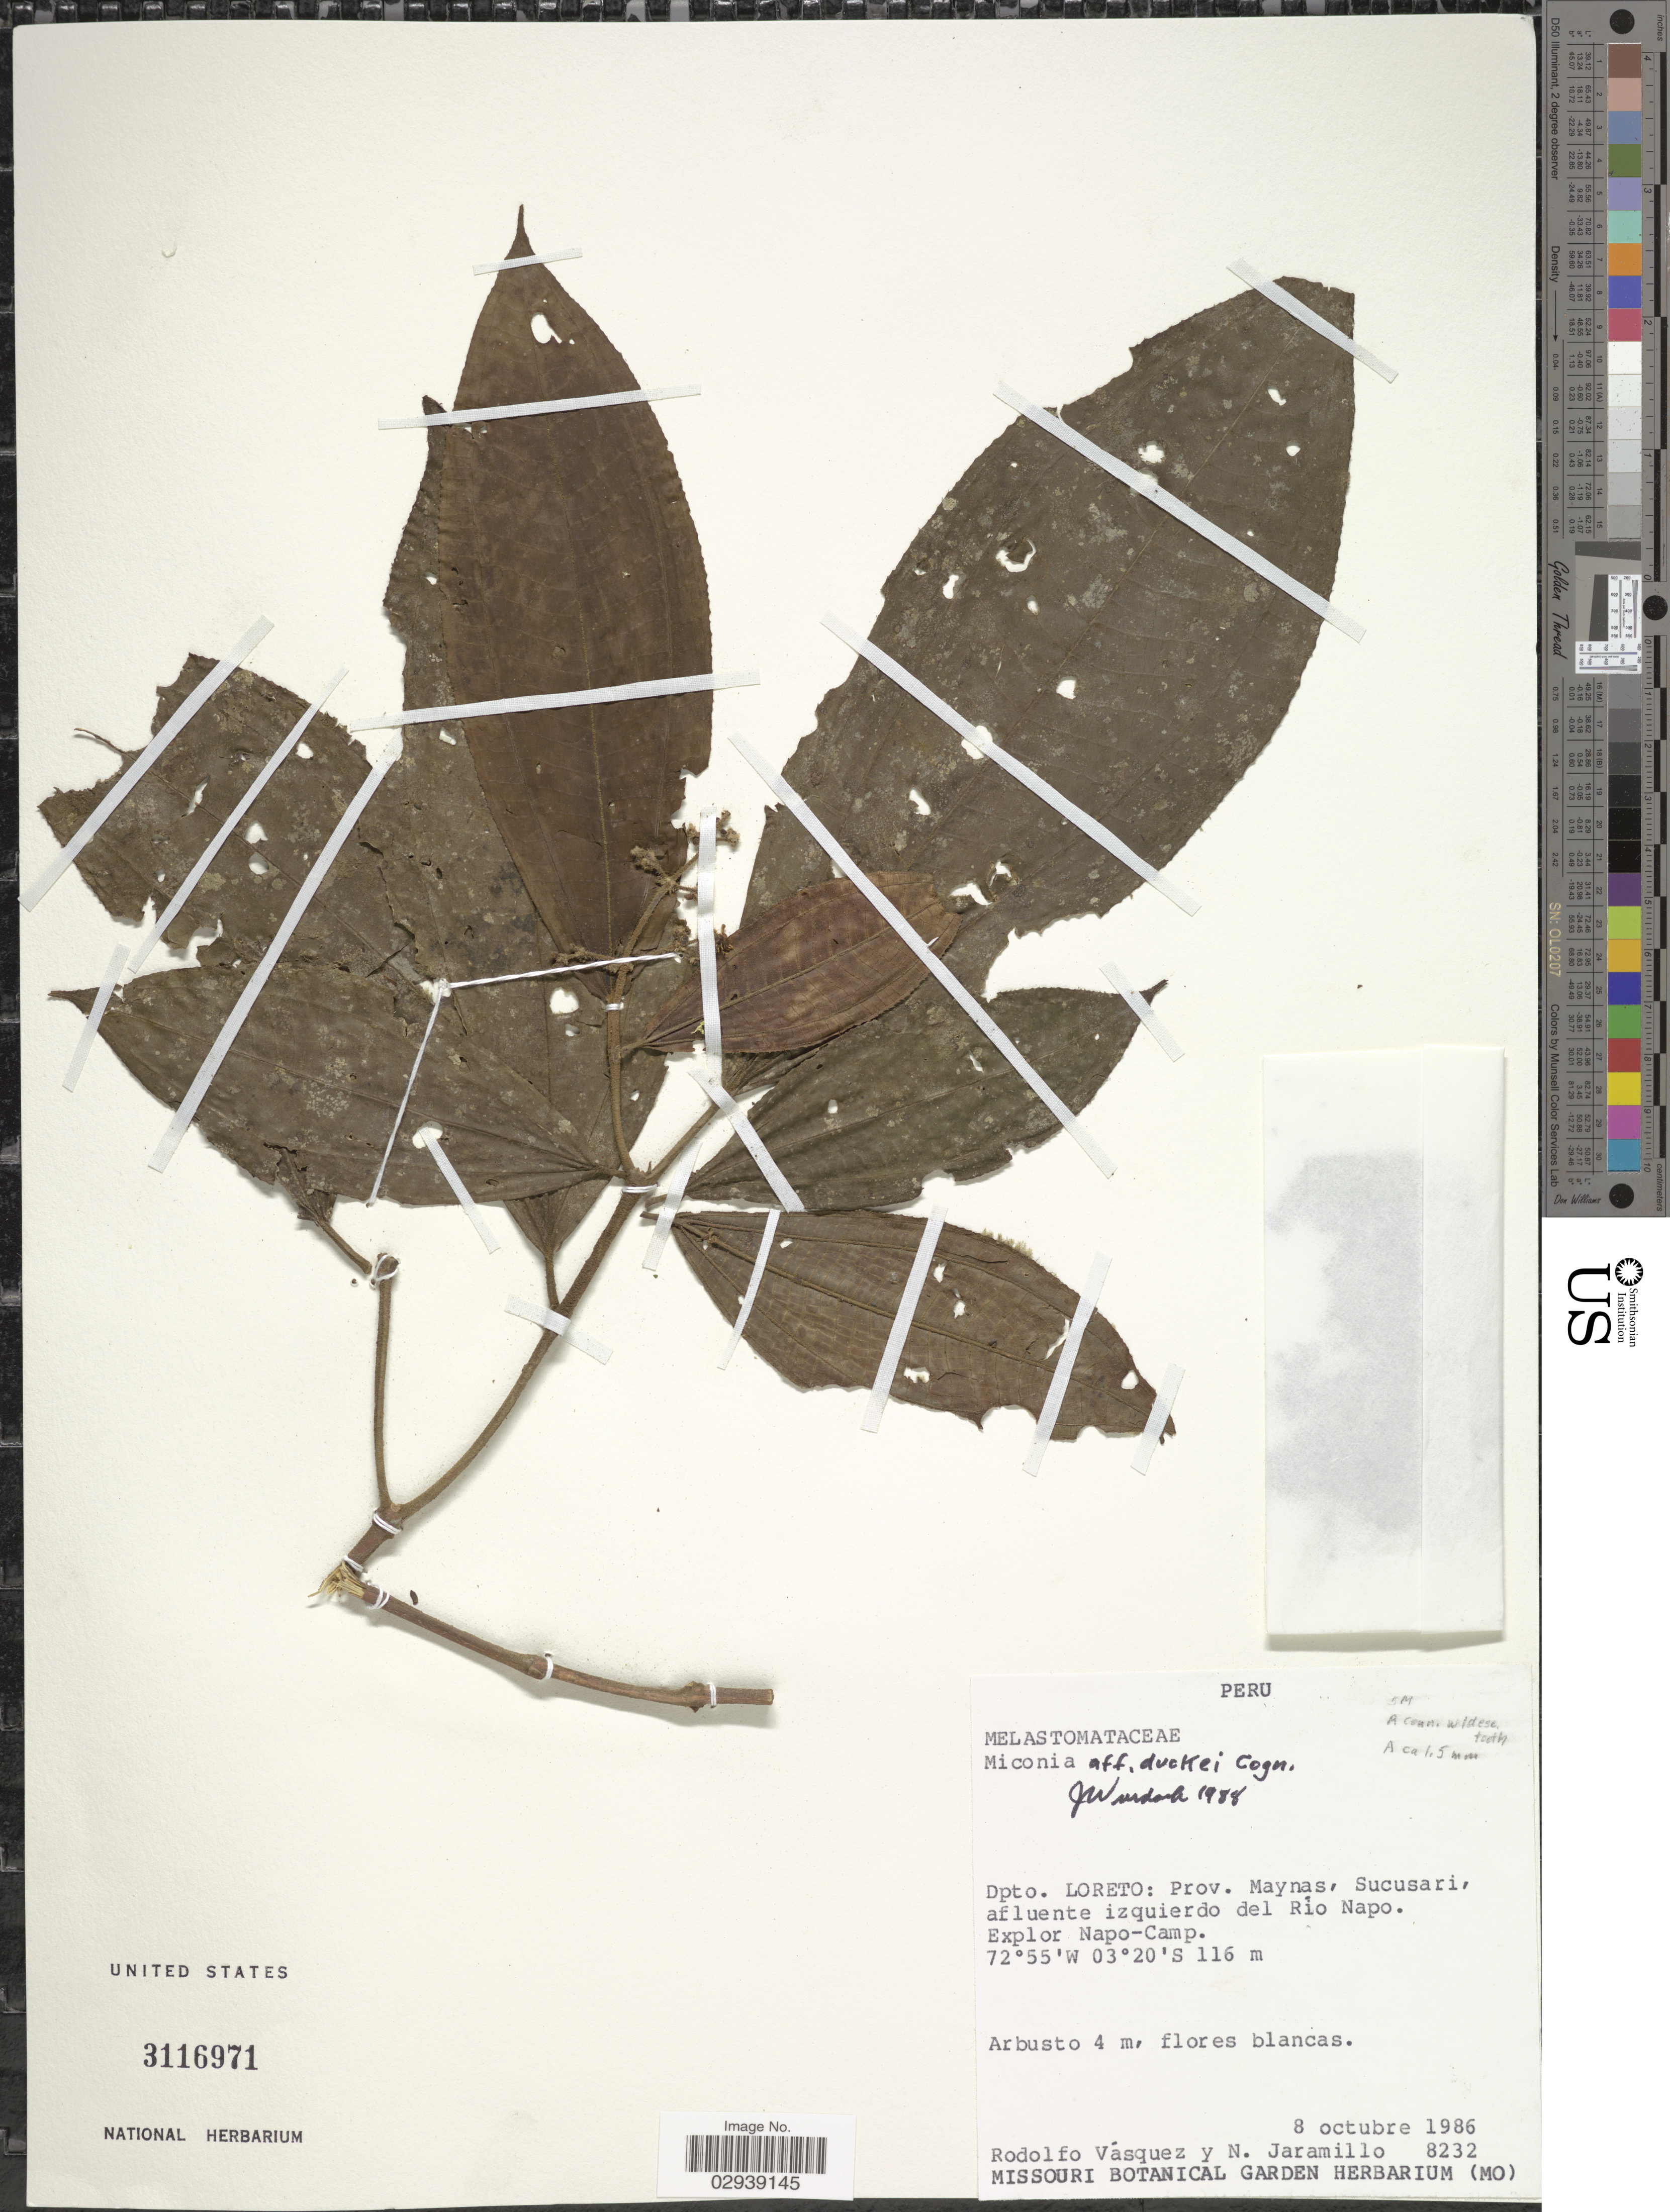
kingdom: Plantae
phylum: Tracheophyta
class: Magnoliopsida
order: Myrtales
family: Melastomataceae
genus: Miconia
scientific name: Miconia duckei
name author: Cogn.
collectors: R. Vásquez & N. Jaramillo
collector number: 8232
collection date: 1986-10-08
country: Peru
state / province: Loreto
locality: Dpto. Loreto: Prov. Maynas, Sucusari, afluente izquierdo del Río Napo. Explor Napo-Camp.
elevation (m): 116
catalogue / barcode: US 3116971